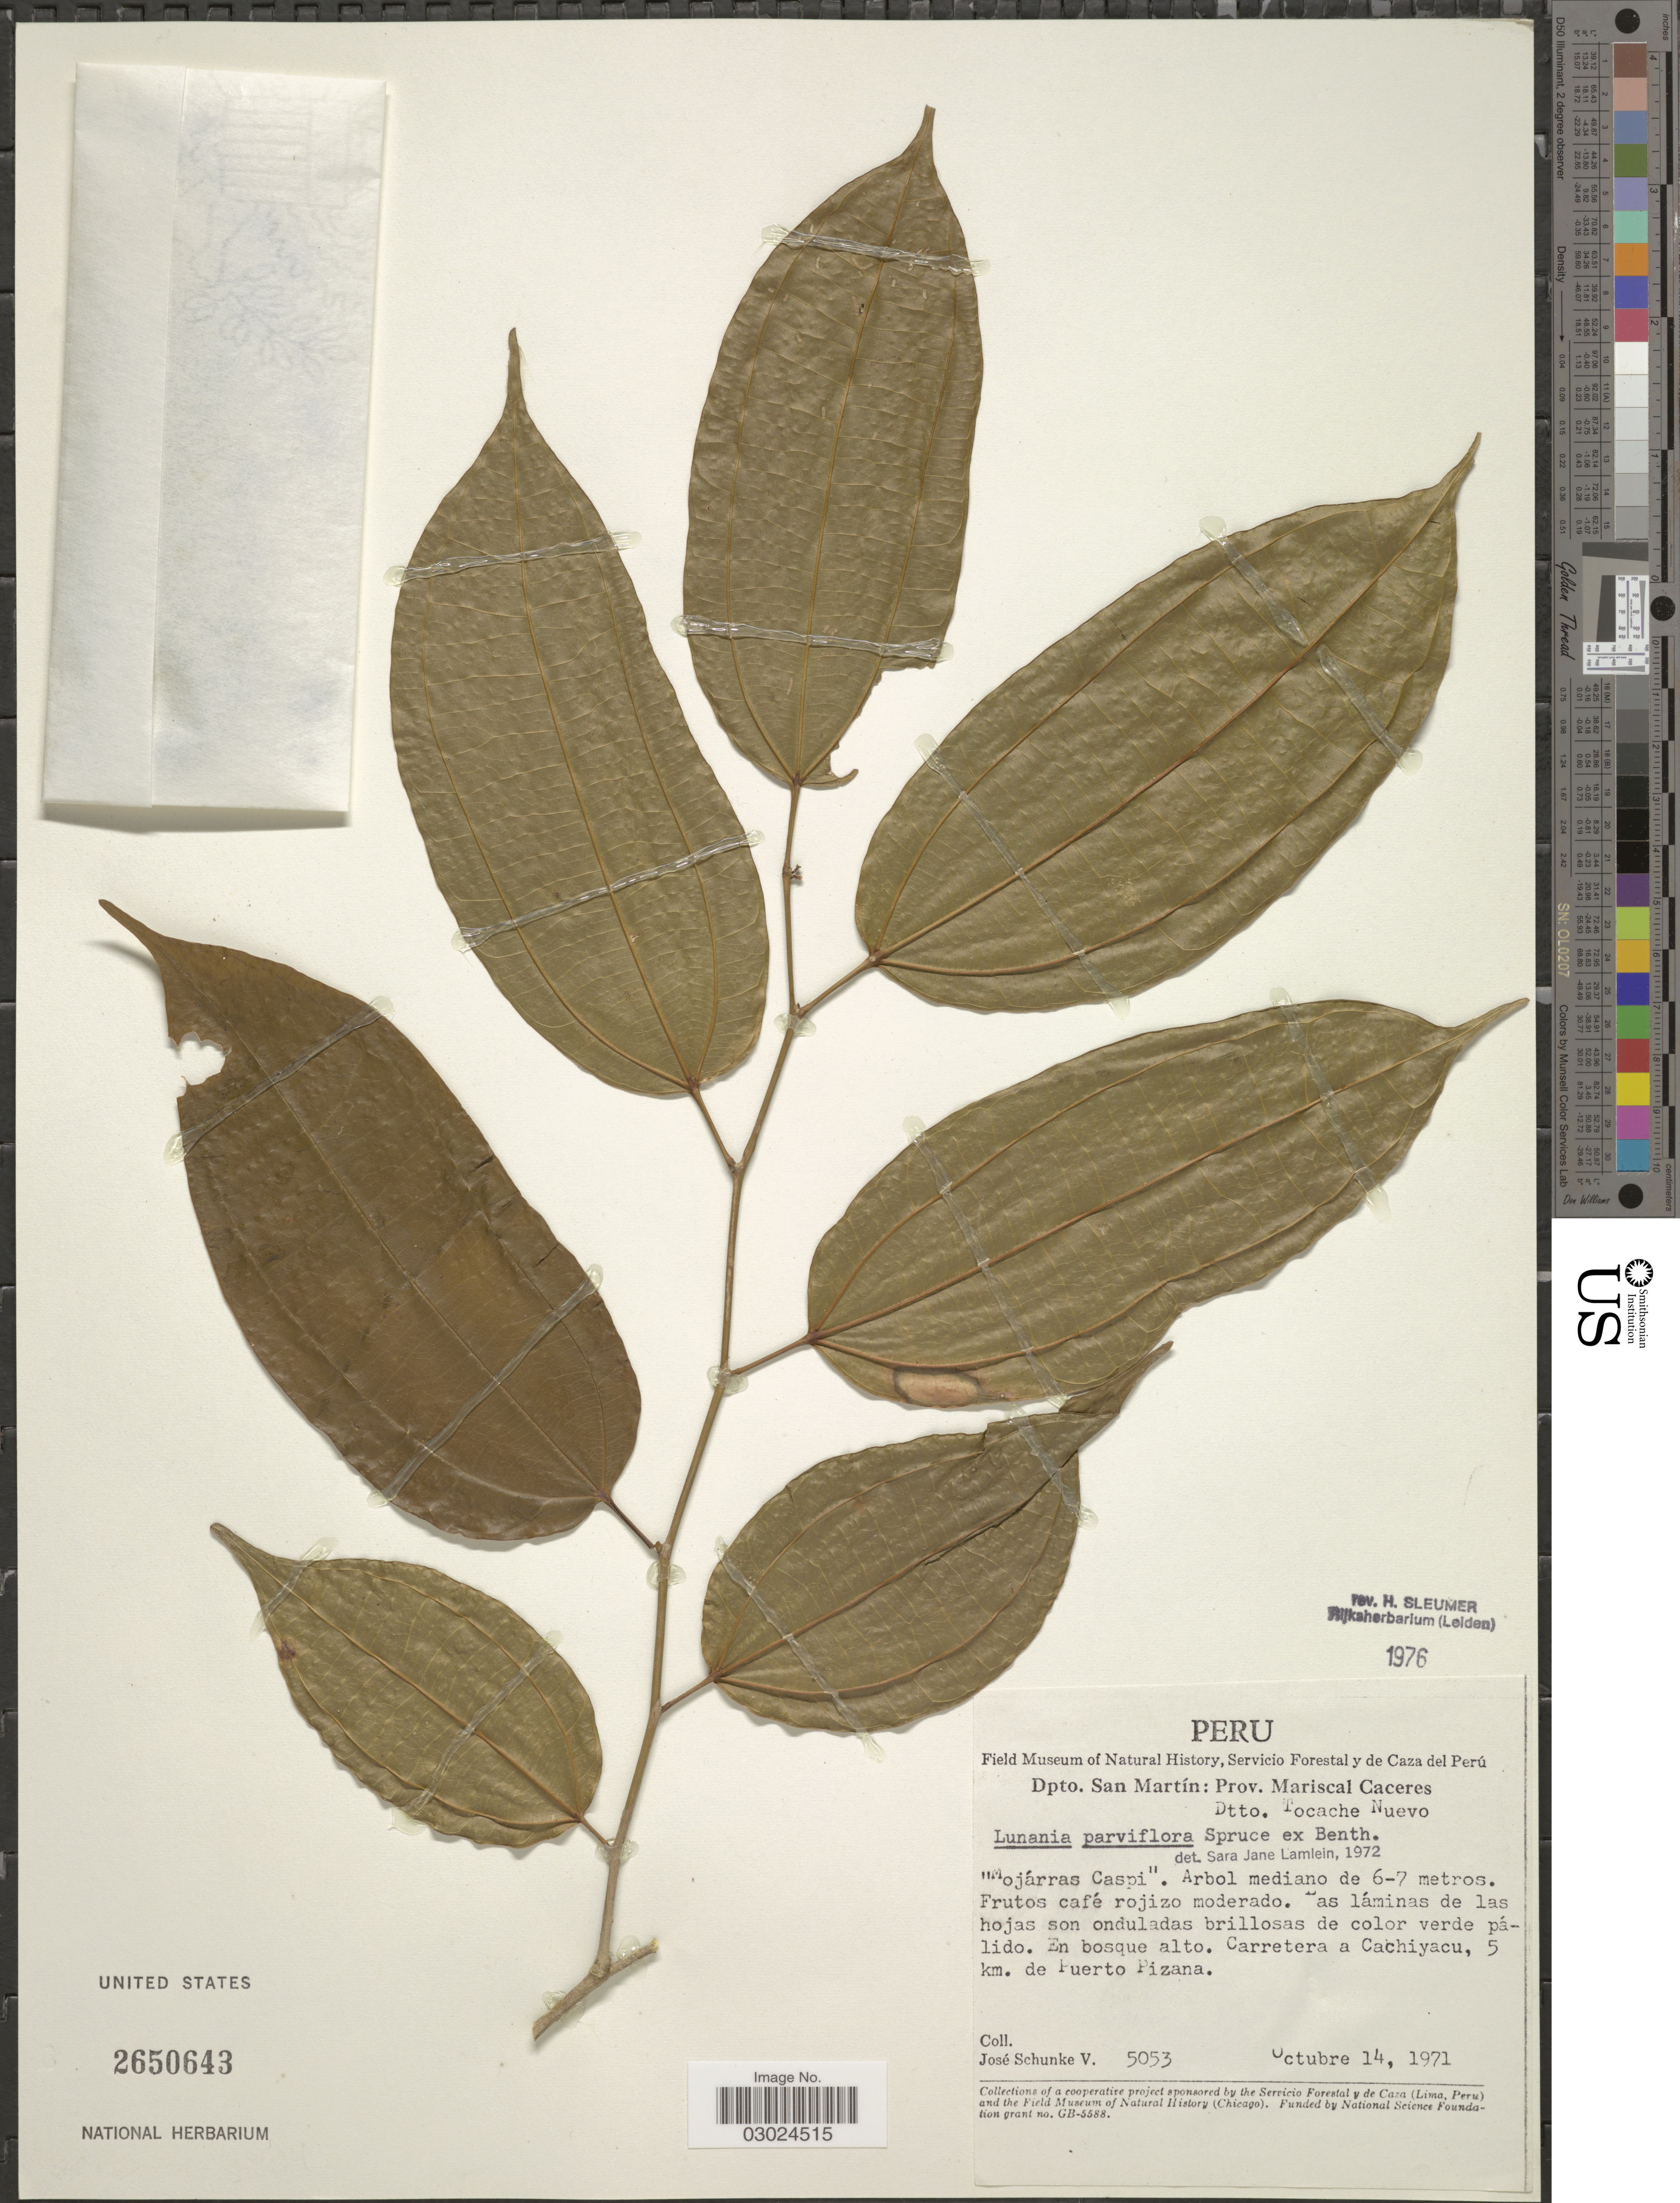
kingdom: Plantae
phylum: Tracheophyta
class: Magnoliopsida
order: Malpighiales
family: Salicaceae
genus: Lunania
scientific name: Lunania parviflora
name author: Spruce ex Benth.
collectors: J. Schunke Vigo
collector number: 5053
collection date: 1971-10-14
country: Peru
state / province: San Martín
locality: Dpto. San Martín: Prov. Mariscal Caceres. Dtto. Tocache Nuevo. Carretera a Cachiyacu, 5 km. de Puerto Pizana.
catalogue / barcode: US 2650643